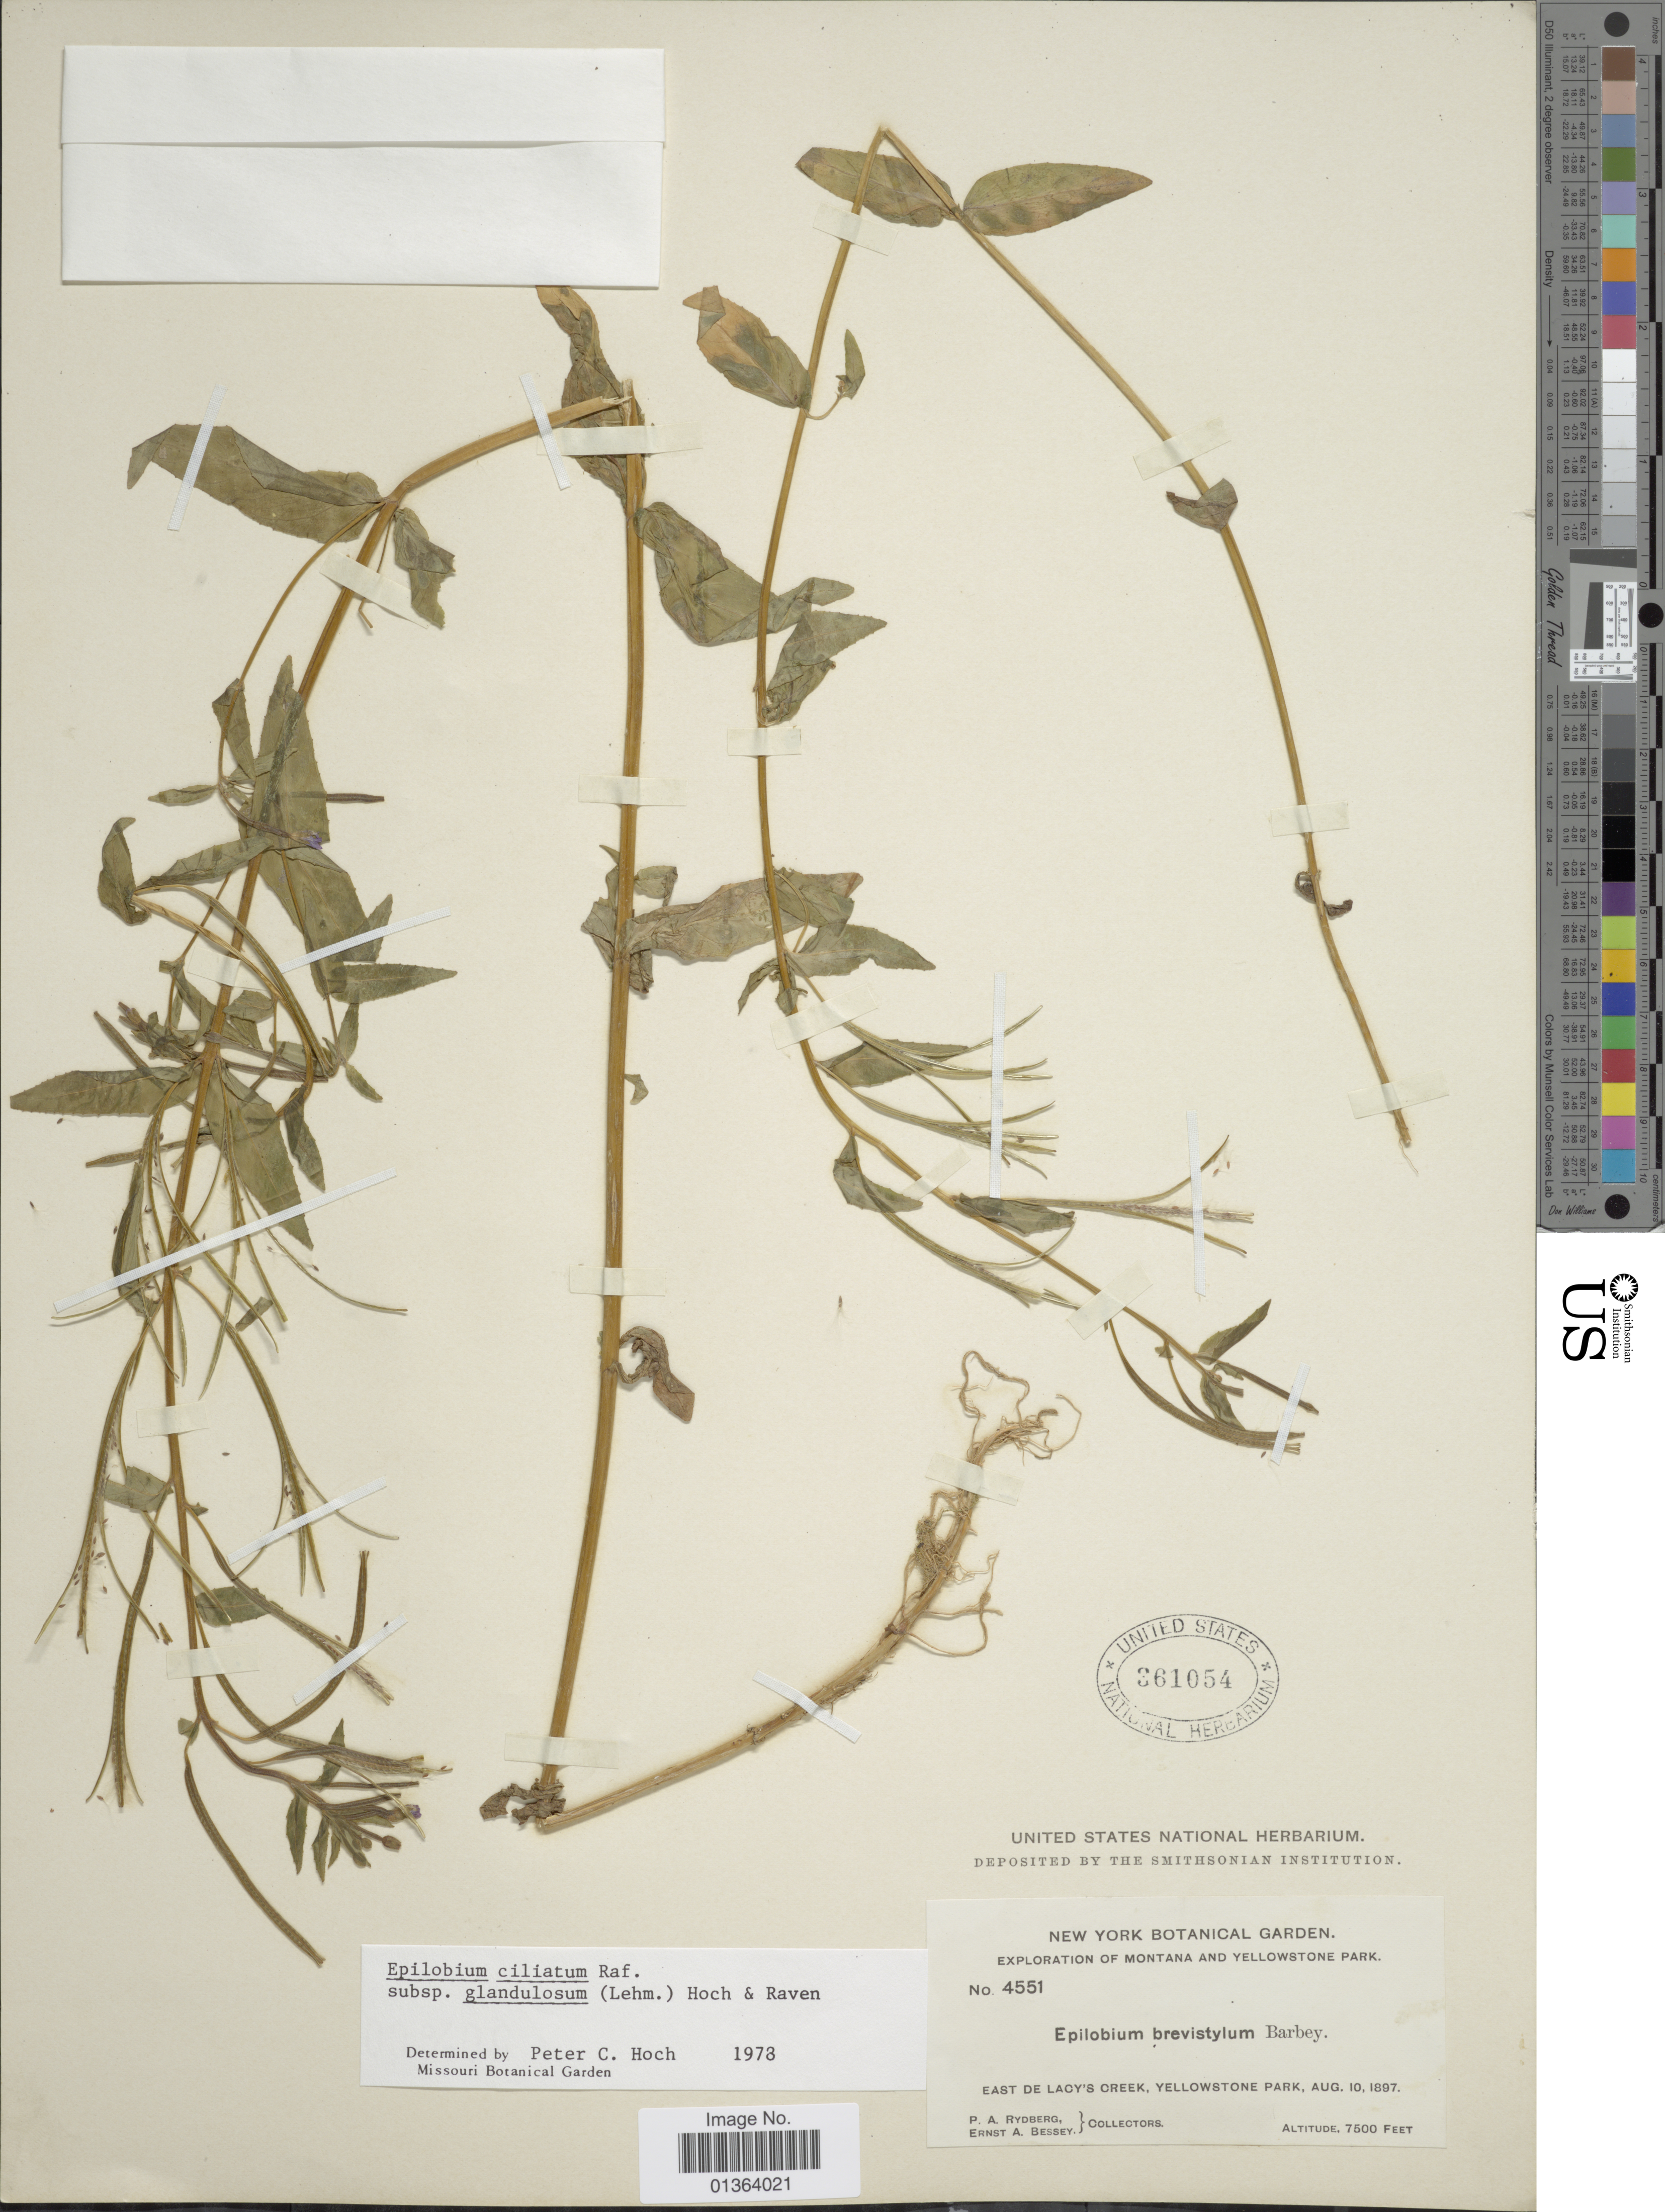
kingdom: Plantae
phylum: Tracheophyta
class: Magnoliopsida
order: Myrtales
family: Onagraceae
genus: Epilobium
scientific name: Epilobium ciliatum subsp. glandulosum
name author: (Lehm.) Hoch & P.H. Raven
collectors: P. A. Rydberg & E. A. Bessey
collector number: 4551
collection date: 1897-08-10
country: United States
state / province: Wyoming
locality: East de Lacy's Creek, Yellowstone Park.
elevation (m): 2286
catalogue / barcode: US 361054